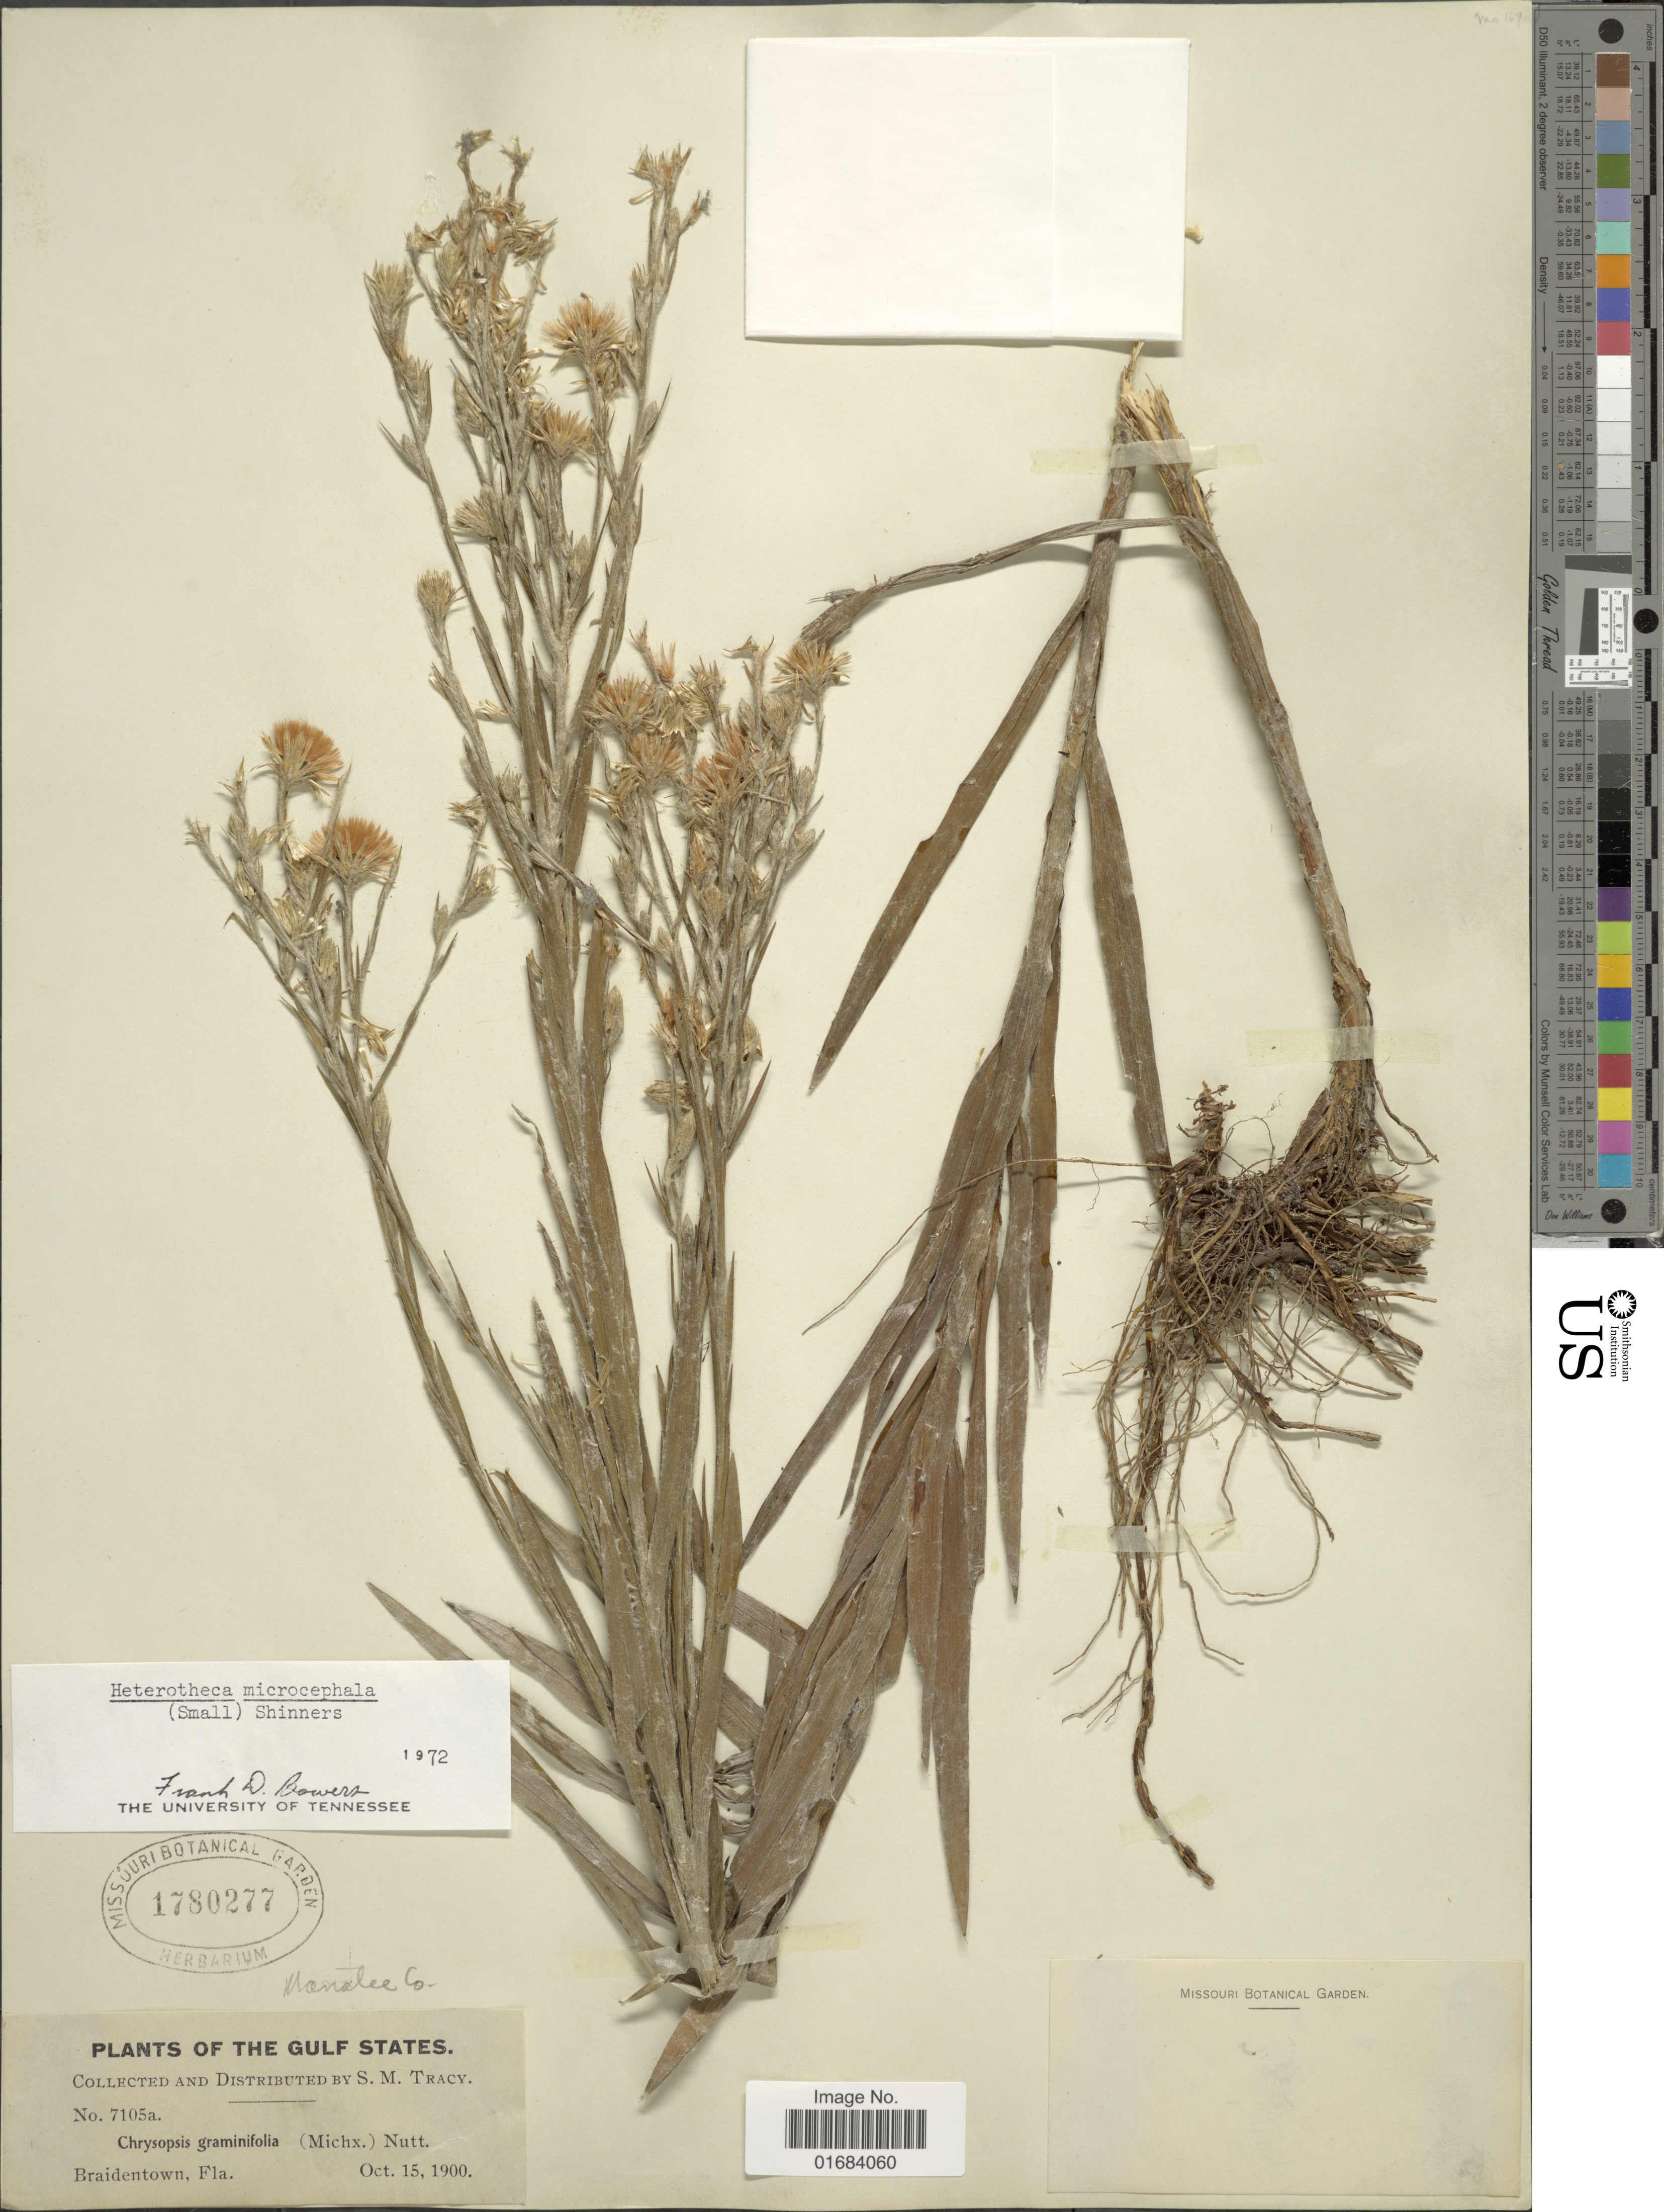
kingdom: Plantae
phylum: Tracheophyta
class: Magnoliopsida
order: Asterales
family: Asteraceae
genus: Pityopsis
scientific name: Pityopsis microcephala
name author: Small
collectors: S. M. Tracy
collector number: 7105a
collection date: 1900-10-15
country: United States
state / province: Florida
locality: The Gulf States, Braidentown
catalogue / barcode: US 1780277